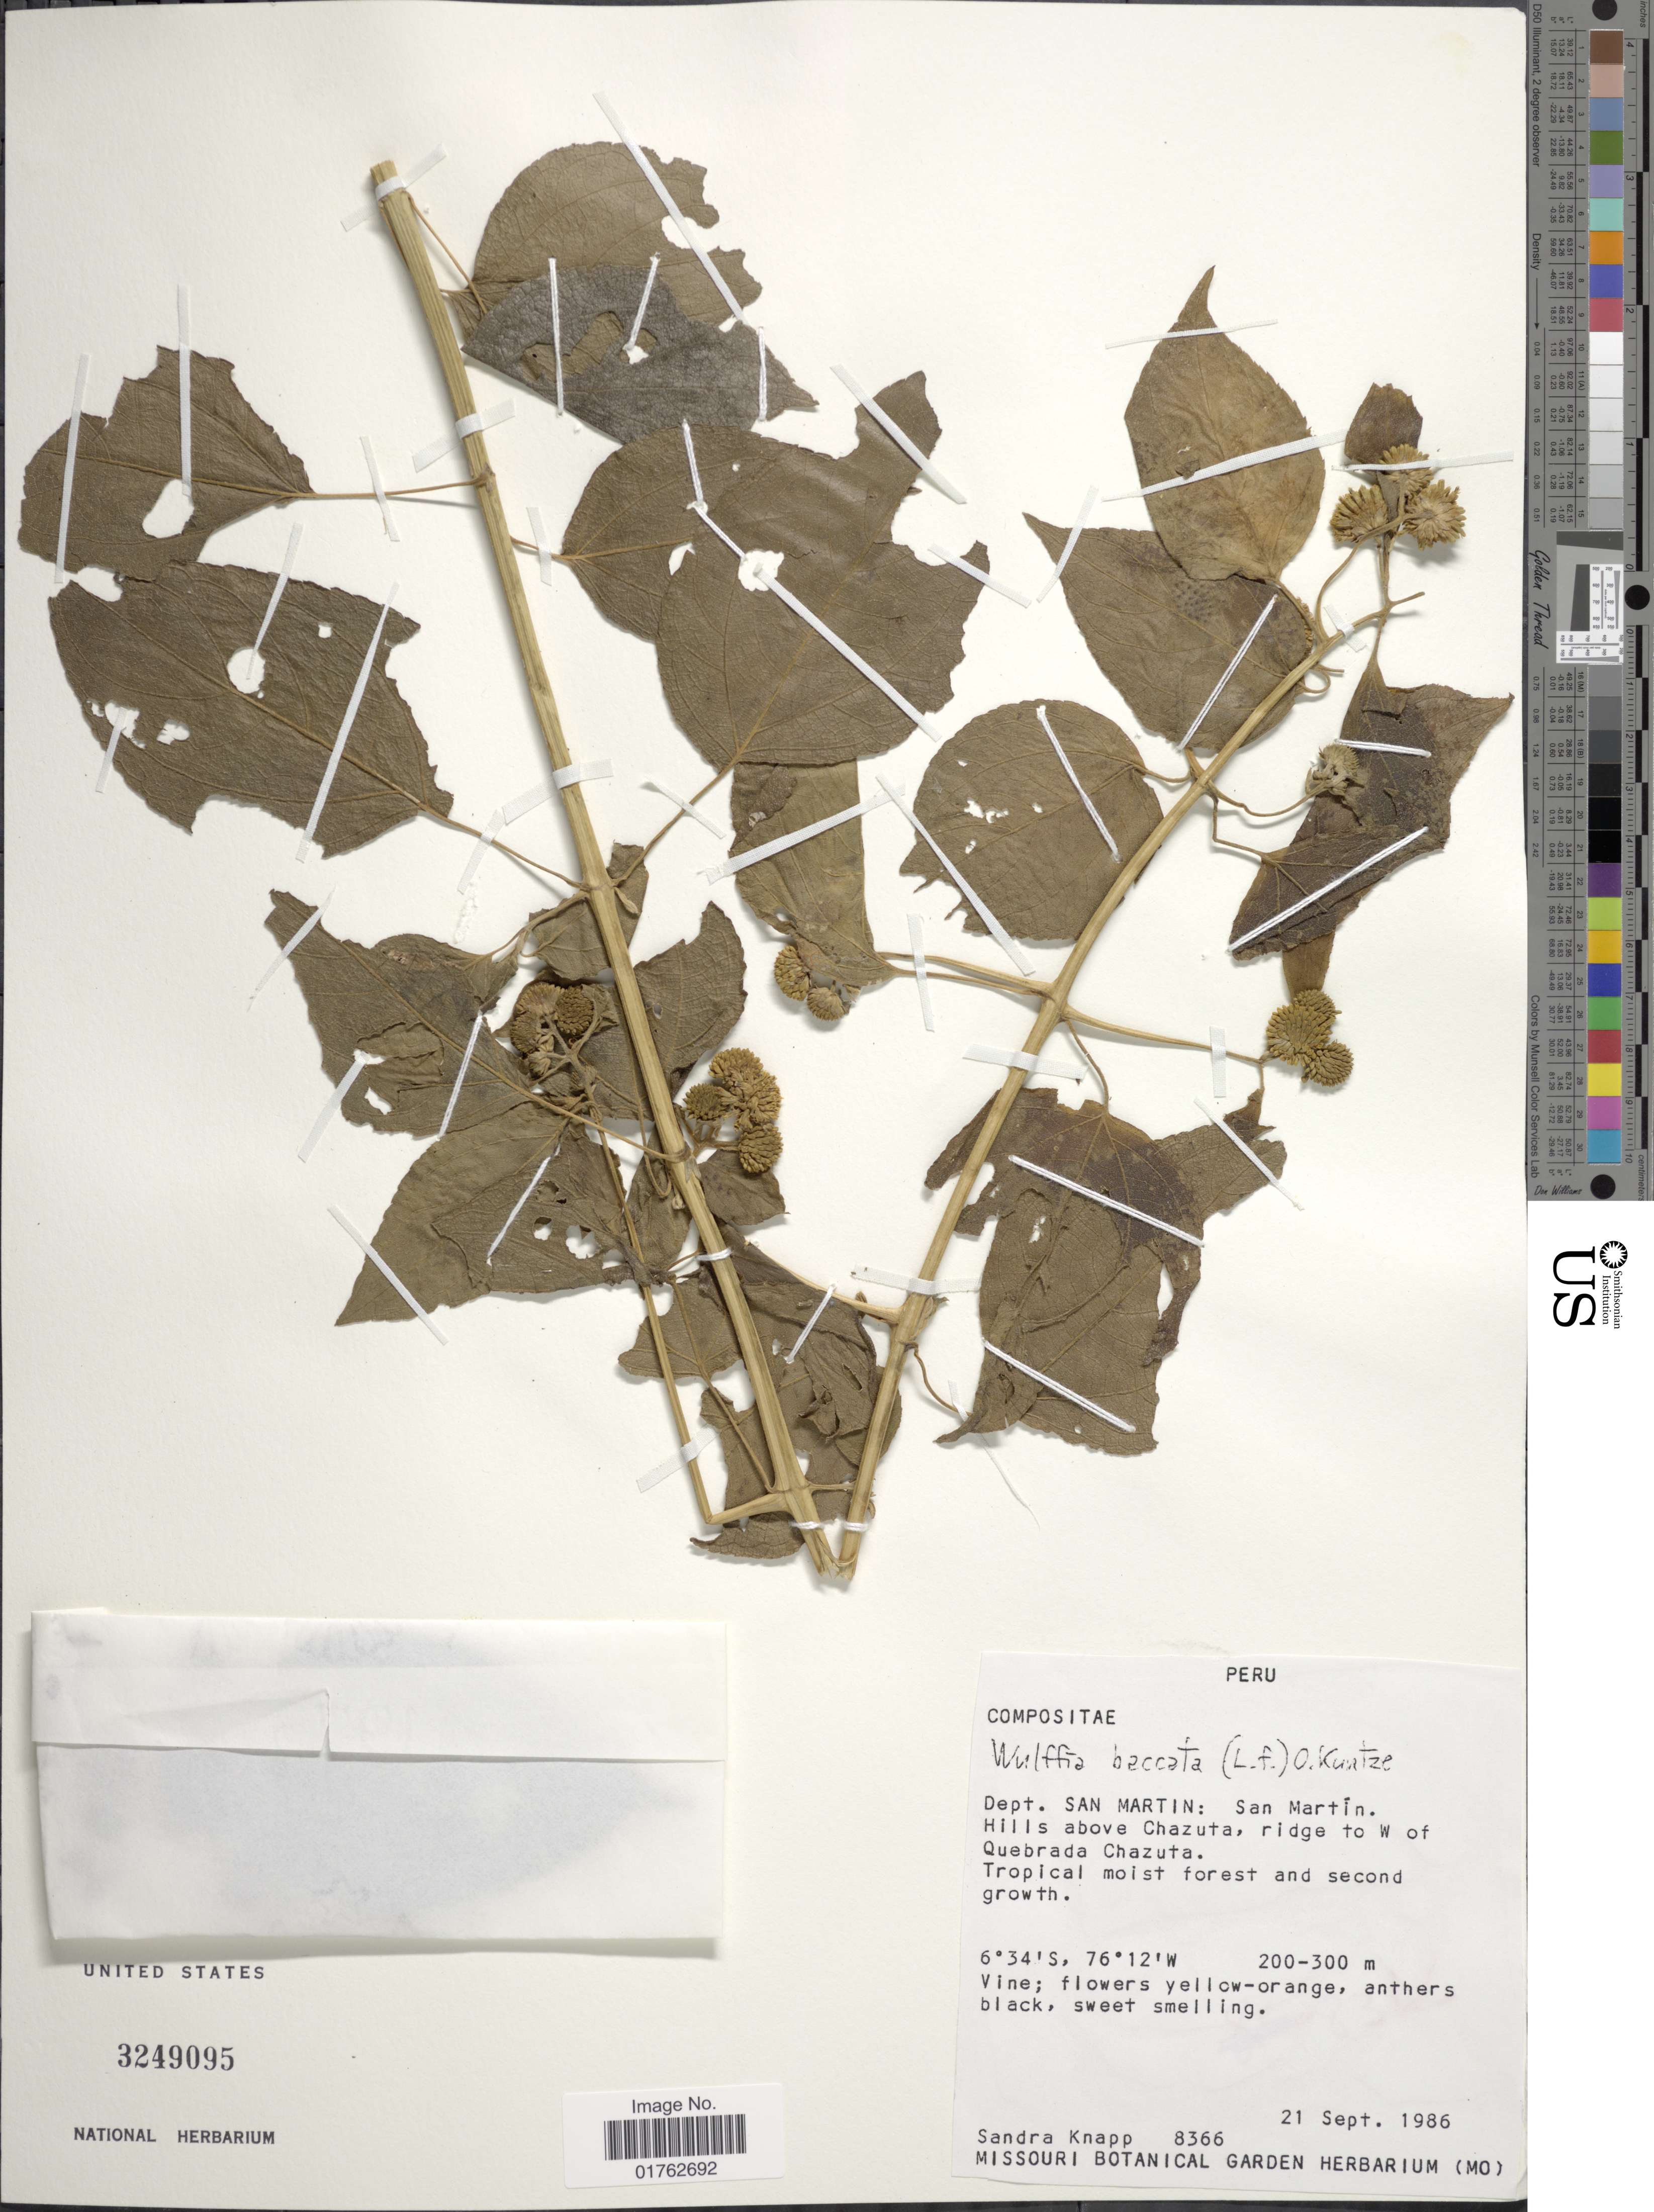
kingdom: Plantae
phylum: Tracheophyta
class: Magnoliopsida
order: Asterales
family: Asteraceae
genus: Wulffia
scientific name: Wulffia baccata var. baccata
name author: (L.) Kuntze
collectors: S. Knapp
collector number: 8366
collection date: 1986-09-21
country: Peru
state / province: San Martín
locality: Dept. San Martin: San Martin, Hills above Chazuta, ridge to W of Quebrada Chazuta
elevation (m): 200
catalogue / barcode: US 3249095